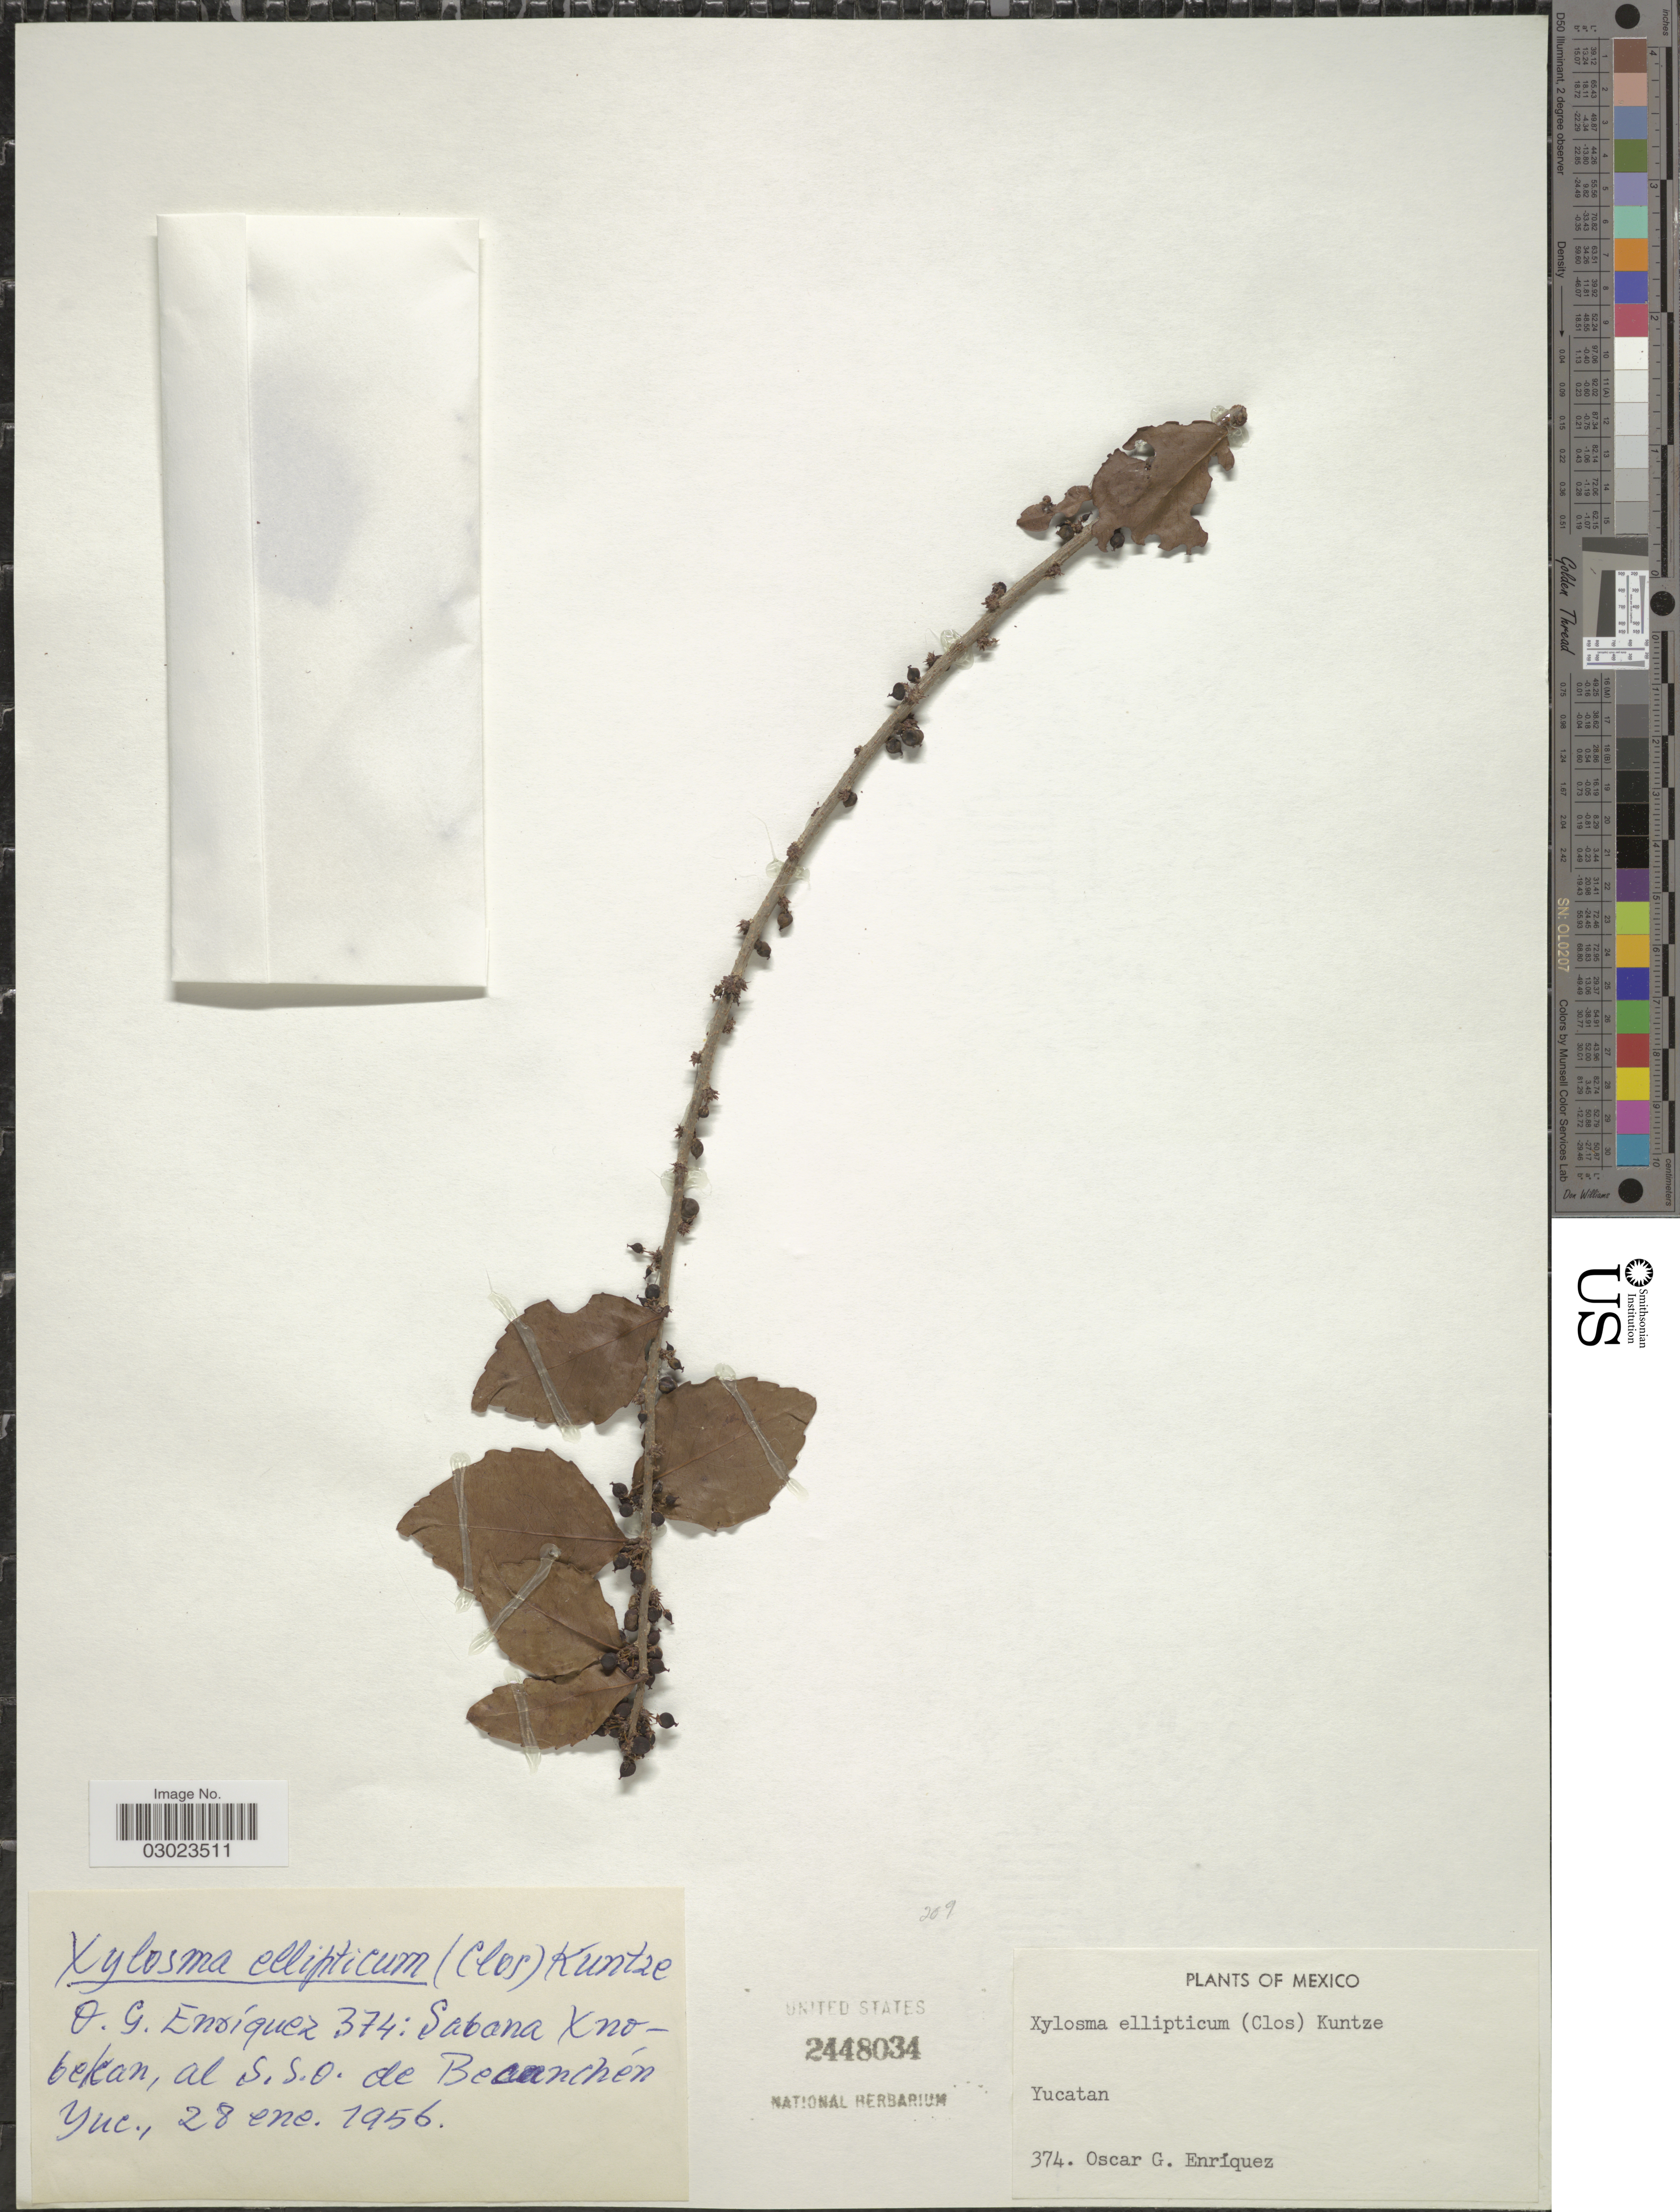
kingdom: Plantae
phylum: Tracheophyta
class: Magnoliopsida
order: Malpighiales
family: Salicaceae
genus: Xylosma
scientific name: Xylosma flexuosa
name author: (Kunth) Hemsl.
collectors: O. Enriquez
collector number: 374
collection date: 1956-01-28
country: Mexico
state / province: Yucatán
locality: Sabana Xnobekan, al S.S.O. de Becancheén, Yuc.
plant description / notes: Cited by H.O. Sleumer, Fl. Neotrop. 22: 438. 1980.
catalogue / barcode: US 2448034